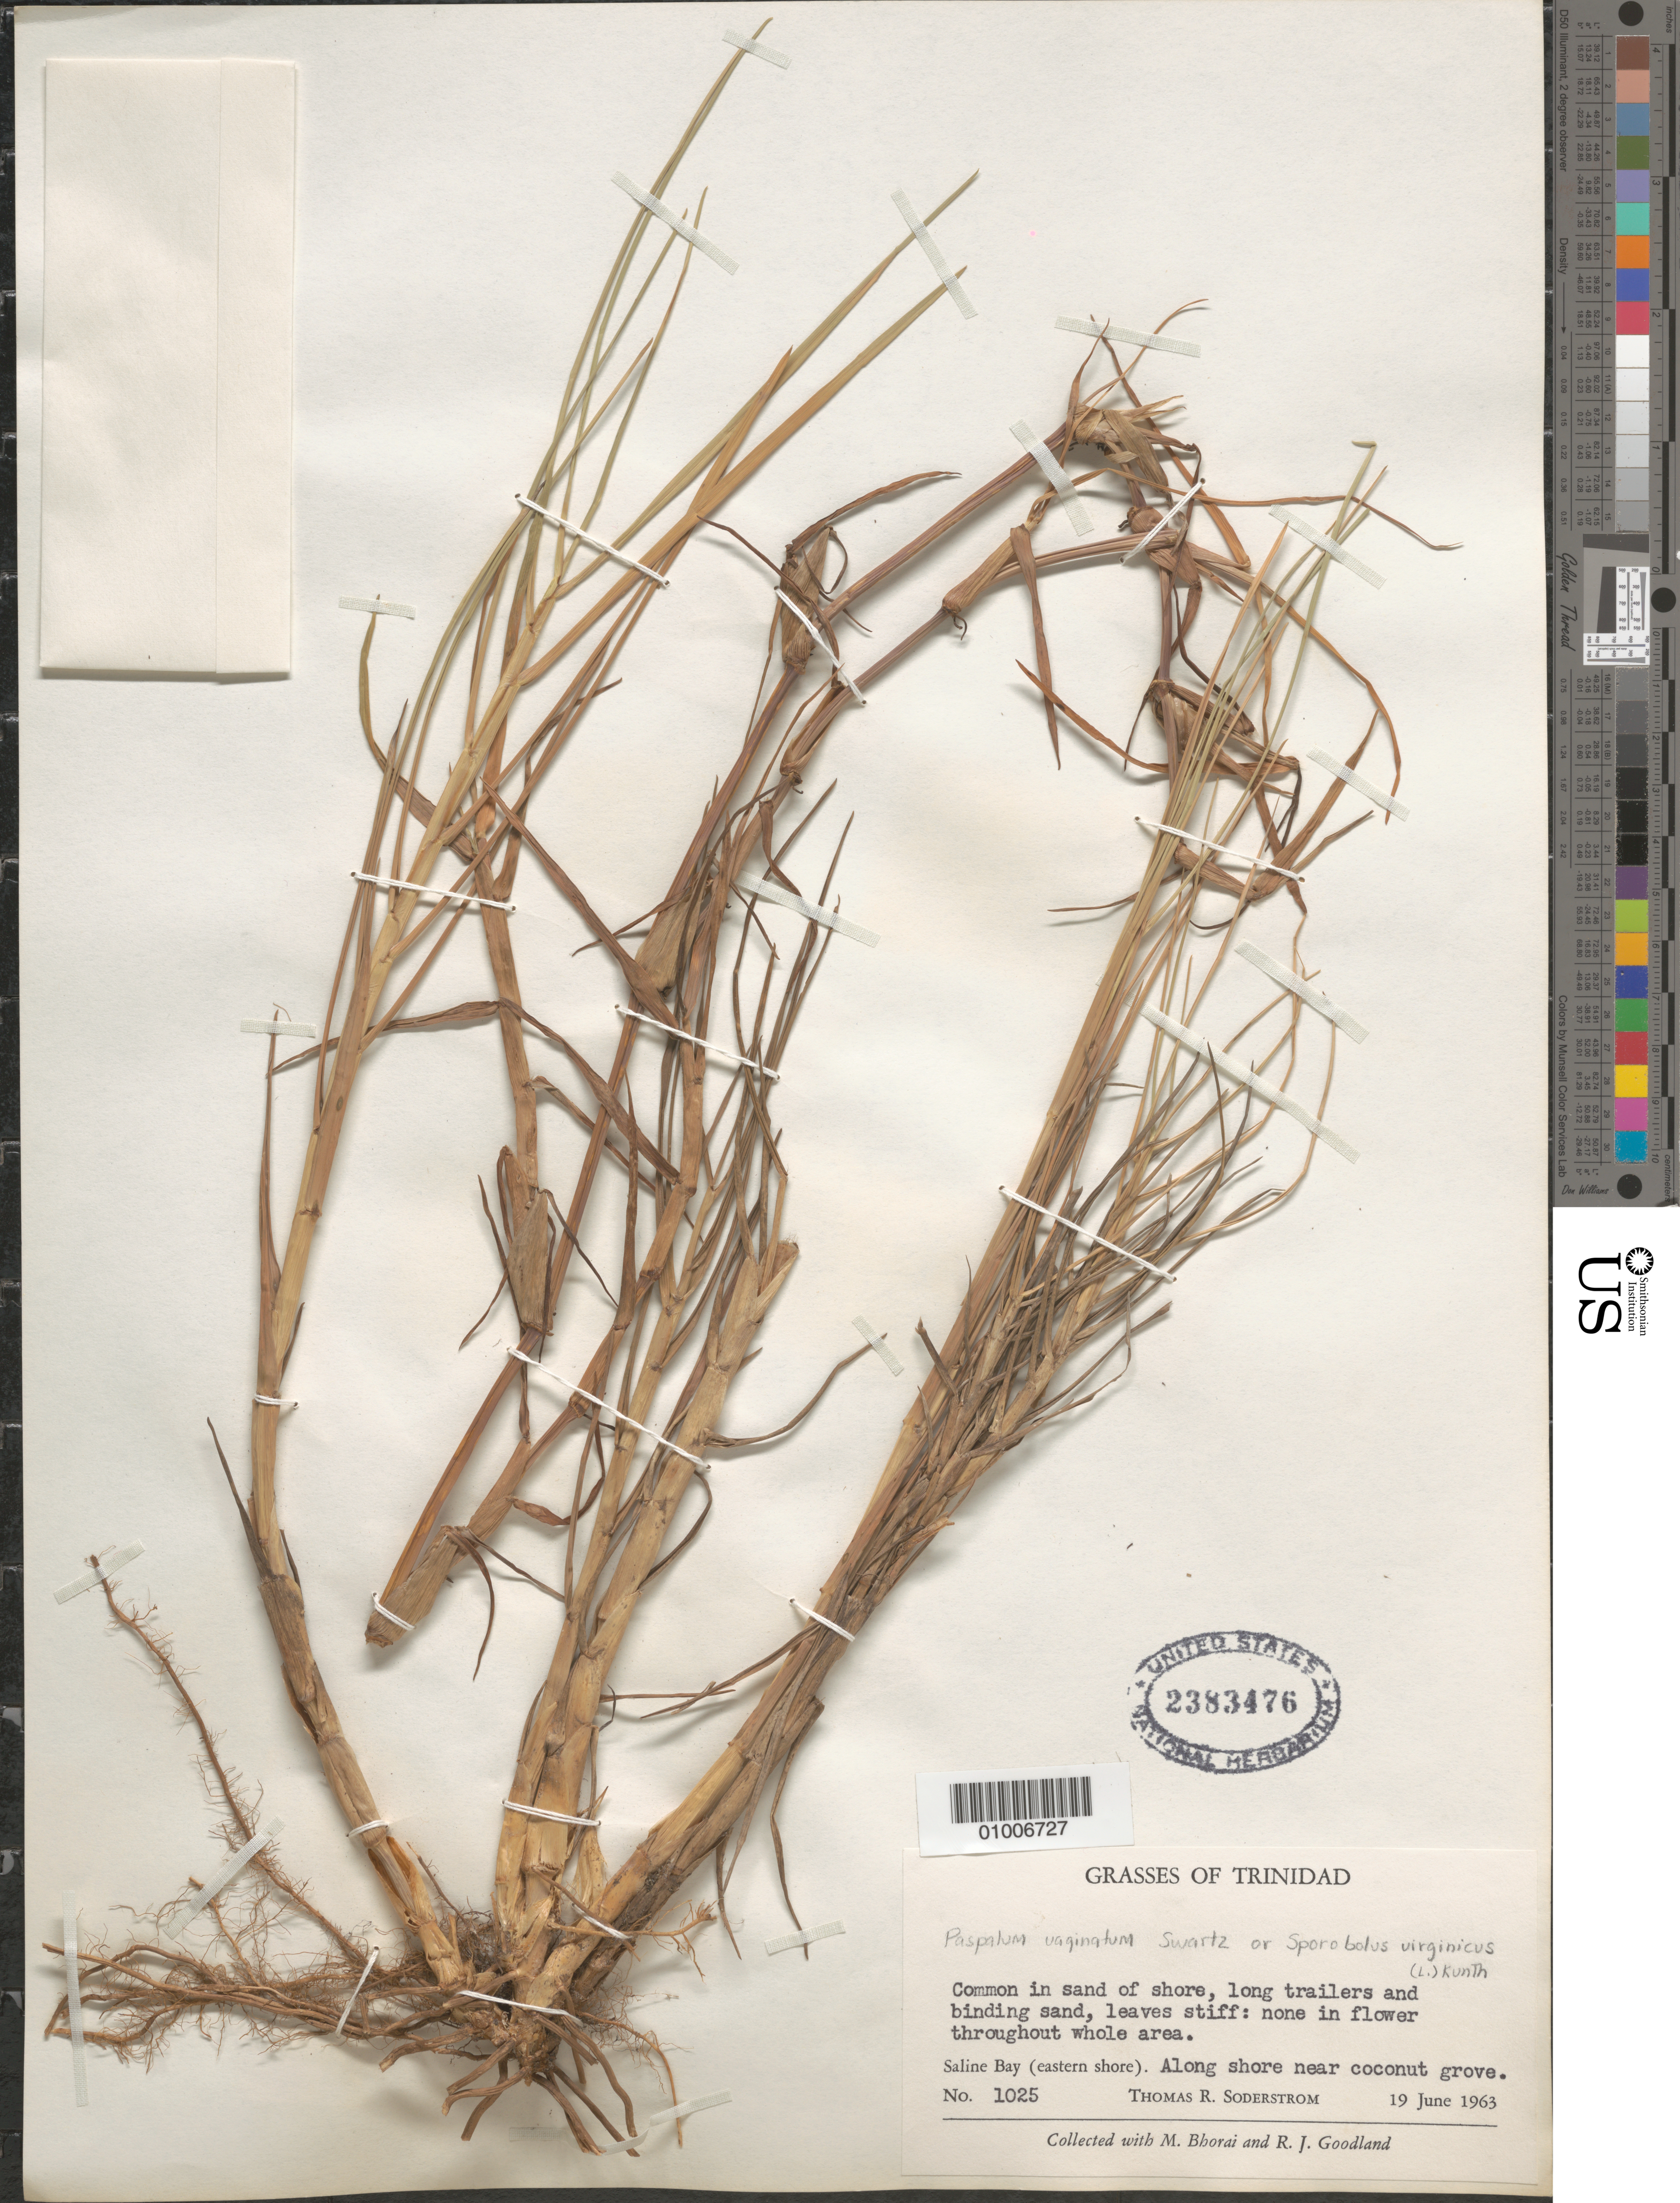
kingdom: Plantae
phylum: Tracheophyta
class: Liliopsida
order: Poales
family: Poaceae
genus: Paspalum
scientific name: Paspalum vaginatum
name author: Sw.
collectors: T. R. Soderstrom, M. Bhorai & R. Goodland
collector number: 1025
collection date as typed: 19 Jun 1963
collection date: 1963-06-19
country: Trinidad and Tobago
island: Trinidad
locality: Saline Bay. Along shore near coconut grove.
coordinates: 0 N, 0 E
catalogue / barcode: US 2383476